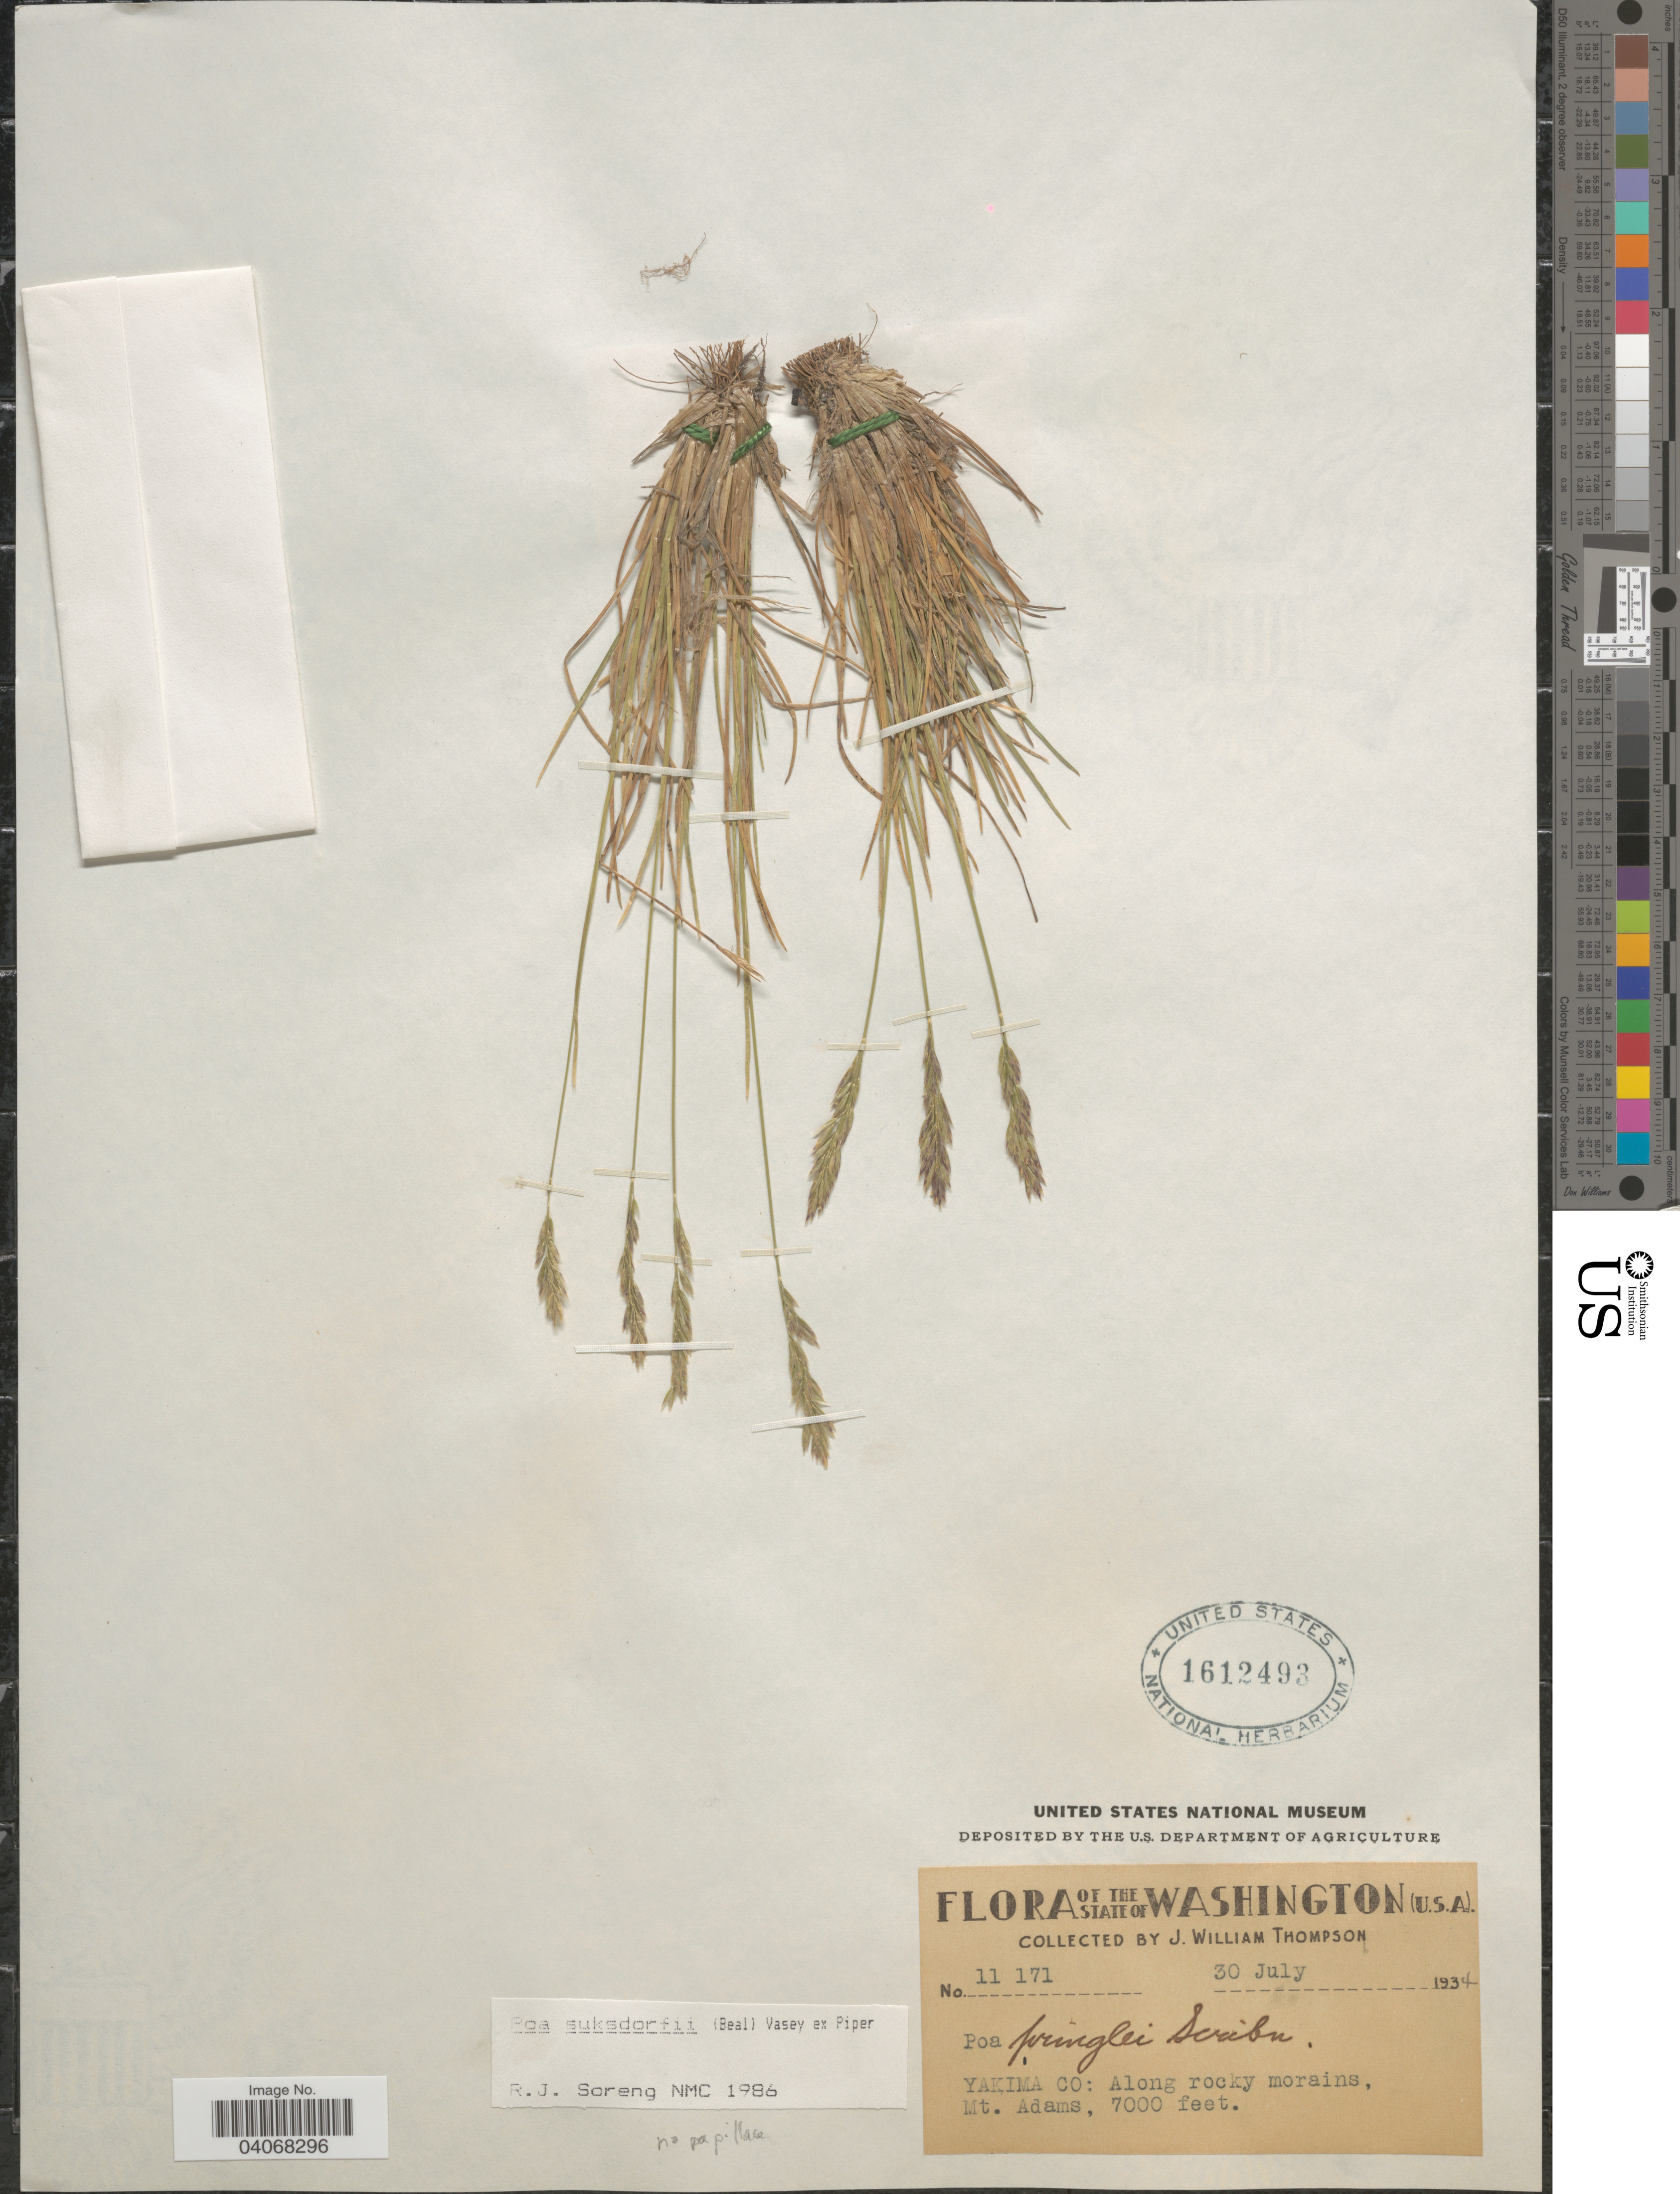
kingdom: Plantae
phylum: Tracheophyta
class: Liliopsida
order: Poales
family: Poaceae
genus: Poa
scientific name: Poa suksdorfii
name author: (W.J. Beal) Vasey ex Piper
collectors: J. W. Thompson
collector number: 11171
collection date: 1934-07-30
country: United States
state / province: Washington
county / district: Yakima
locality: Yakima Co: Along rocky morains, Mt. Adams.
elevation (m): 2134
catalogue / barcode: US 1612493